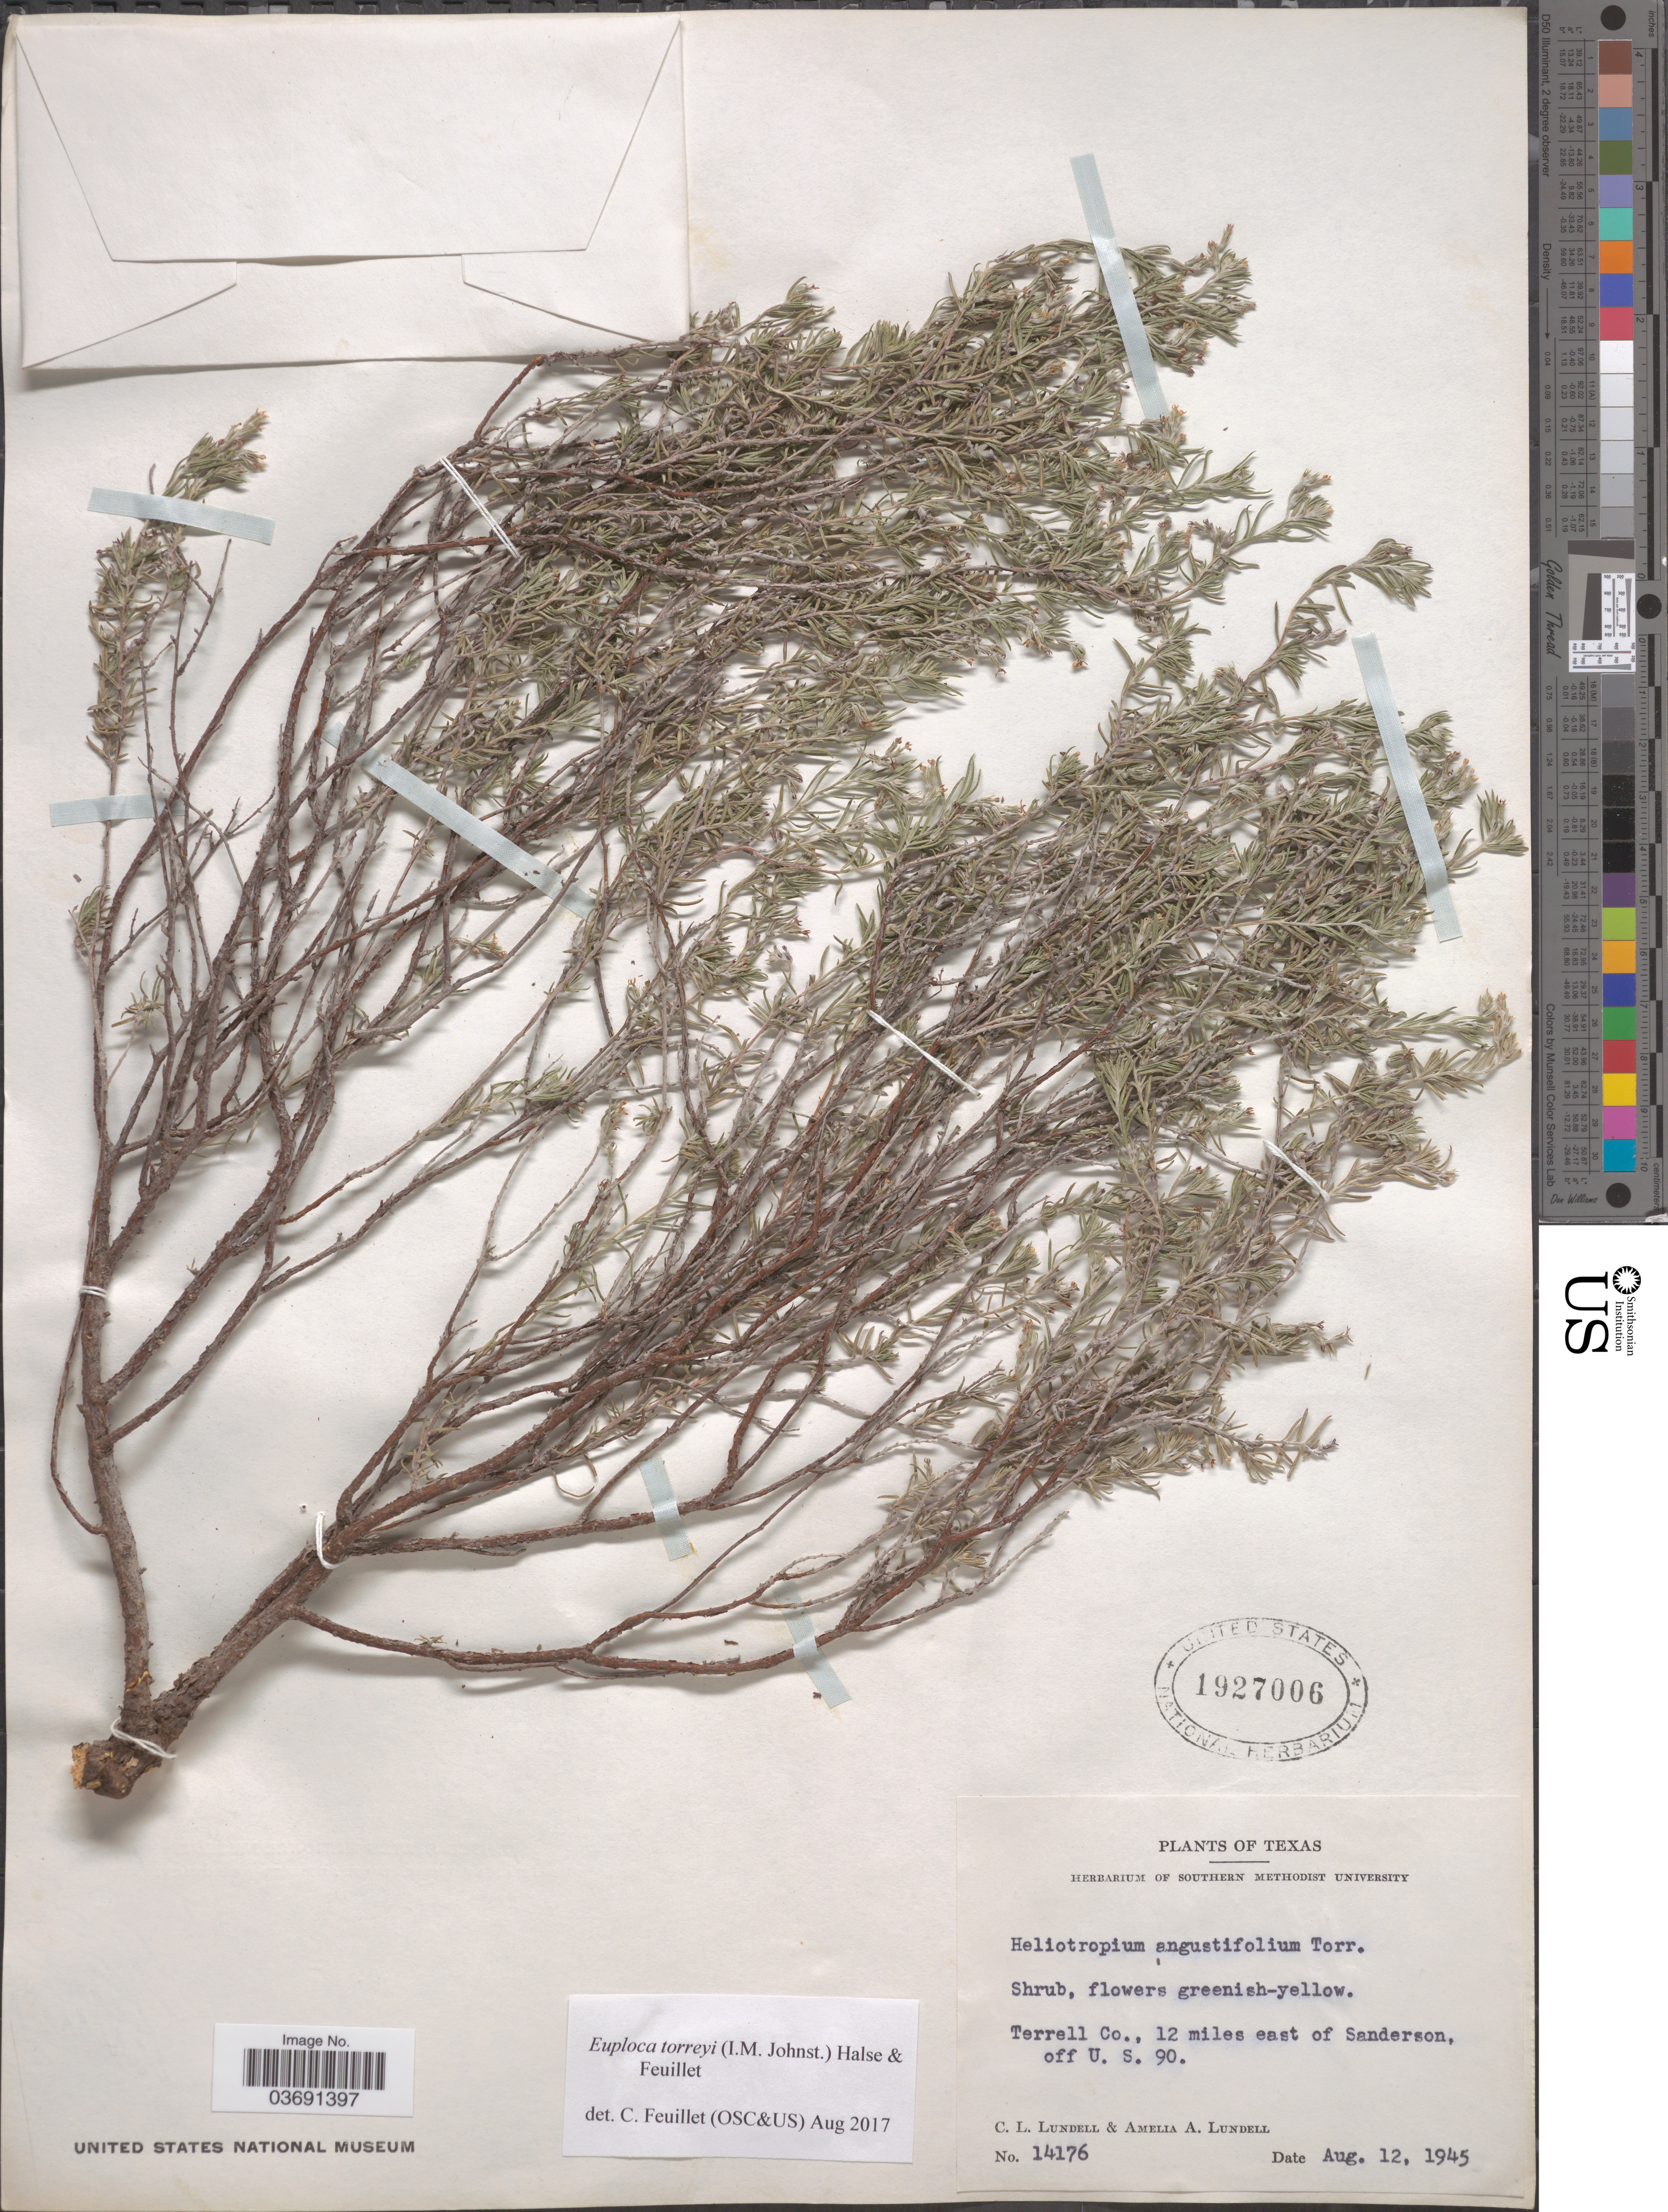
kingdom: Plantae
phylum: Tracheophyta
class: Magnoliopsida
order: Boraginales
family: Heliotropiaceae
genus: Euploca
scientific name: Euploca torreyi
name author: (I.M. Johnst.) Feuillet & Halse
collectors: C. L. Lundell & A. A. Lundell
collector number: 14176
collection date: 1945-08-12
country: United States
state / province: Texas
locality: Terrell Co., 12 miles east of Sanderson, off U.S. 90.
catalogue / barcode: US 1927006